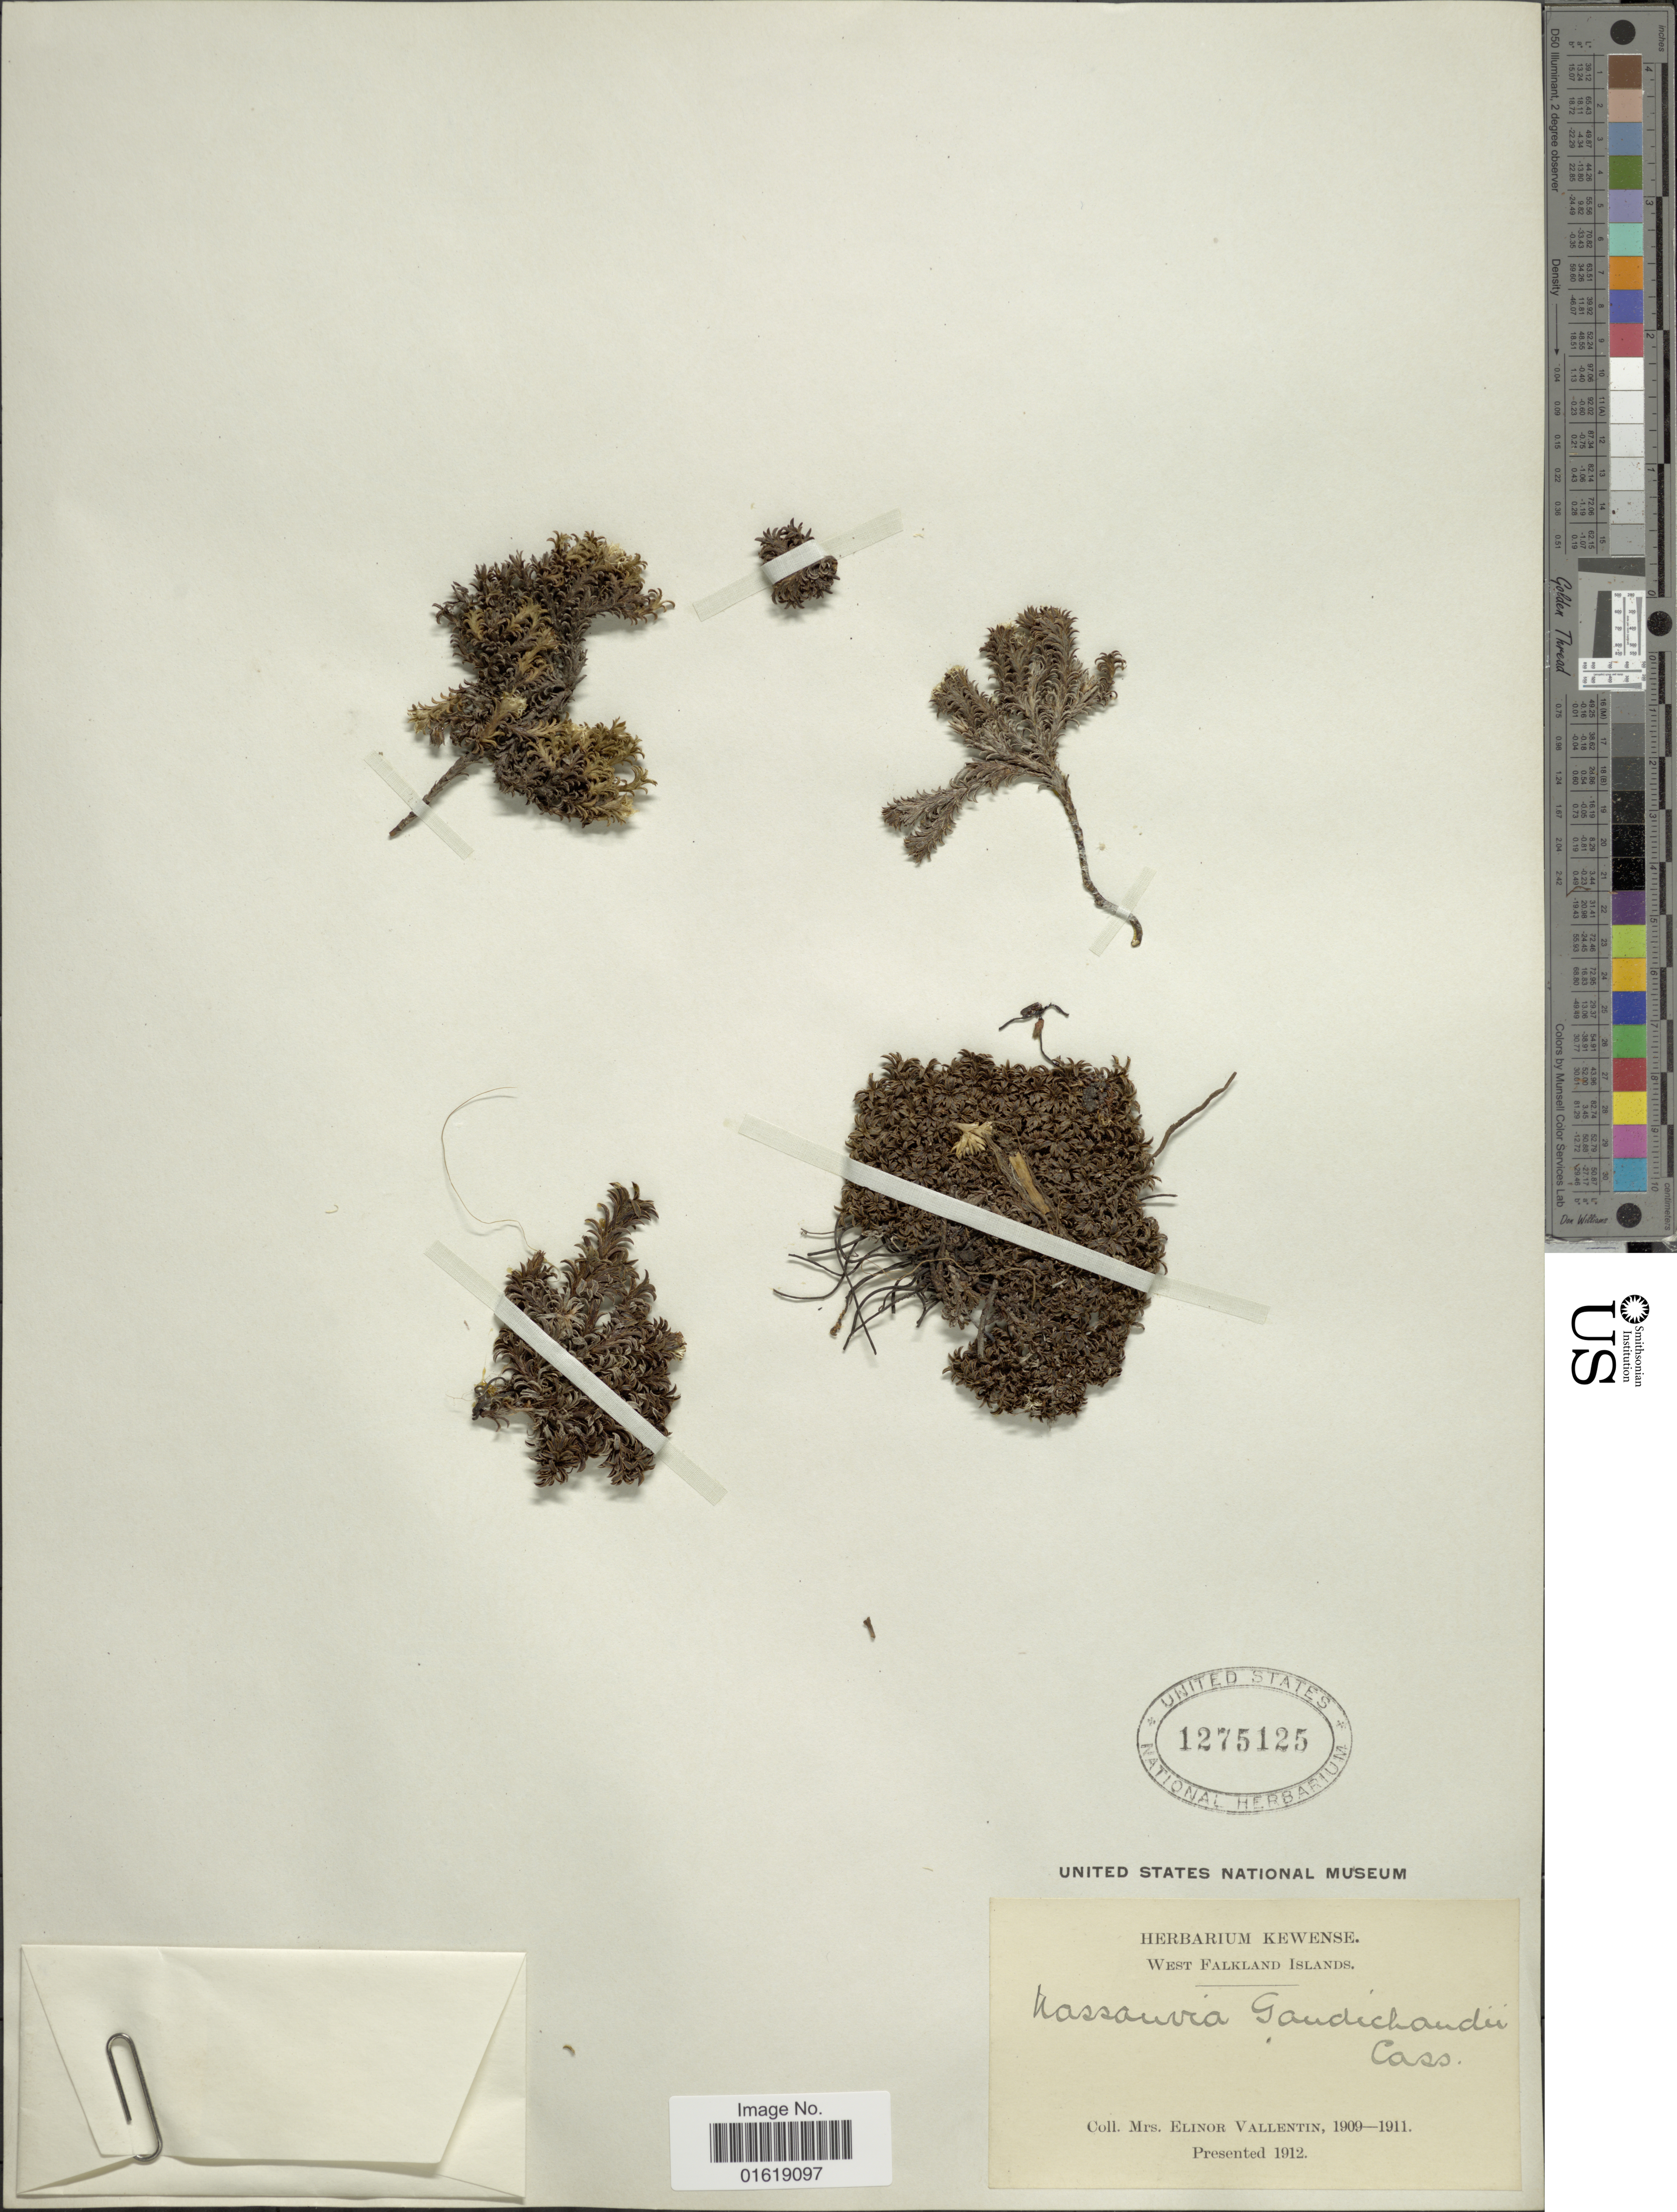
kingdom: Plantae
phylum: Tracheophyta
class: Magnoliopsida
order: Asterales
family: Asteraceae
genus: Nassauvia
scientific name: Nassauvia gaudichaudii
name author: (Cass.) Cass. ex Gaudich.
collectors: E. Vallentin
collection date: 1909/1911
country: Falkland Islands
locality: West Falkland Islands.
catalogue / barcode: US 1275125